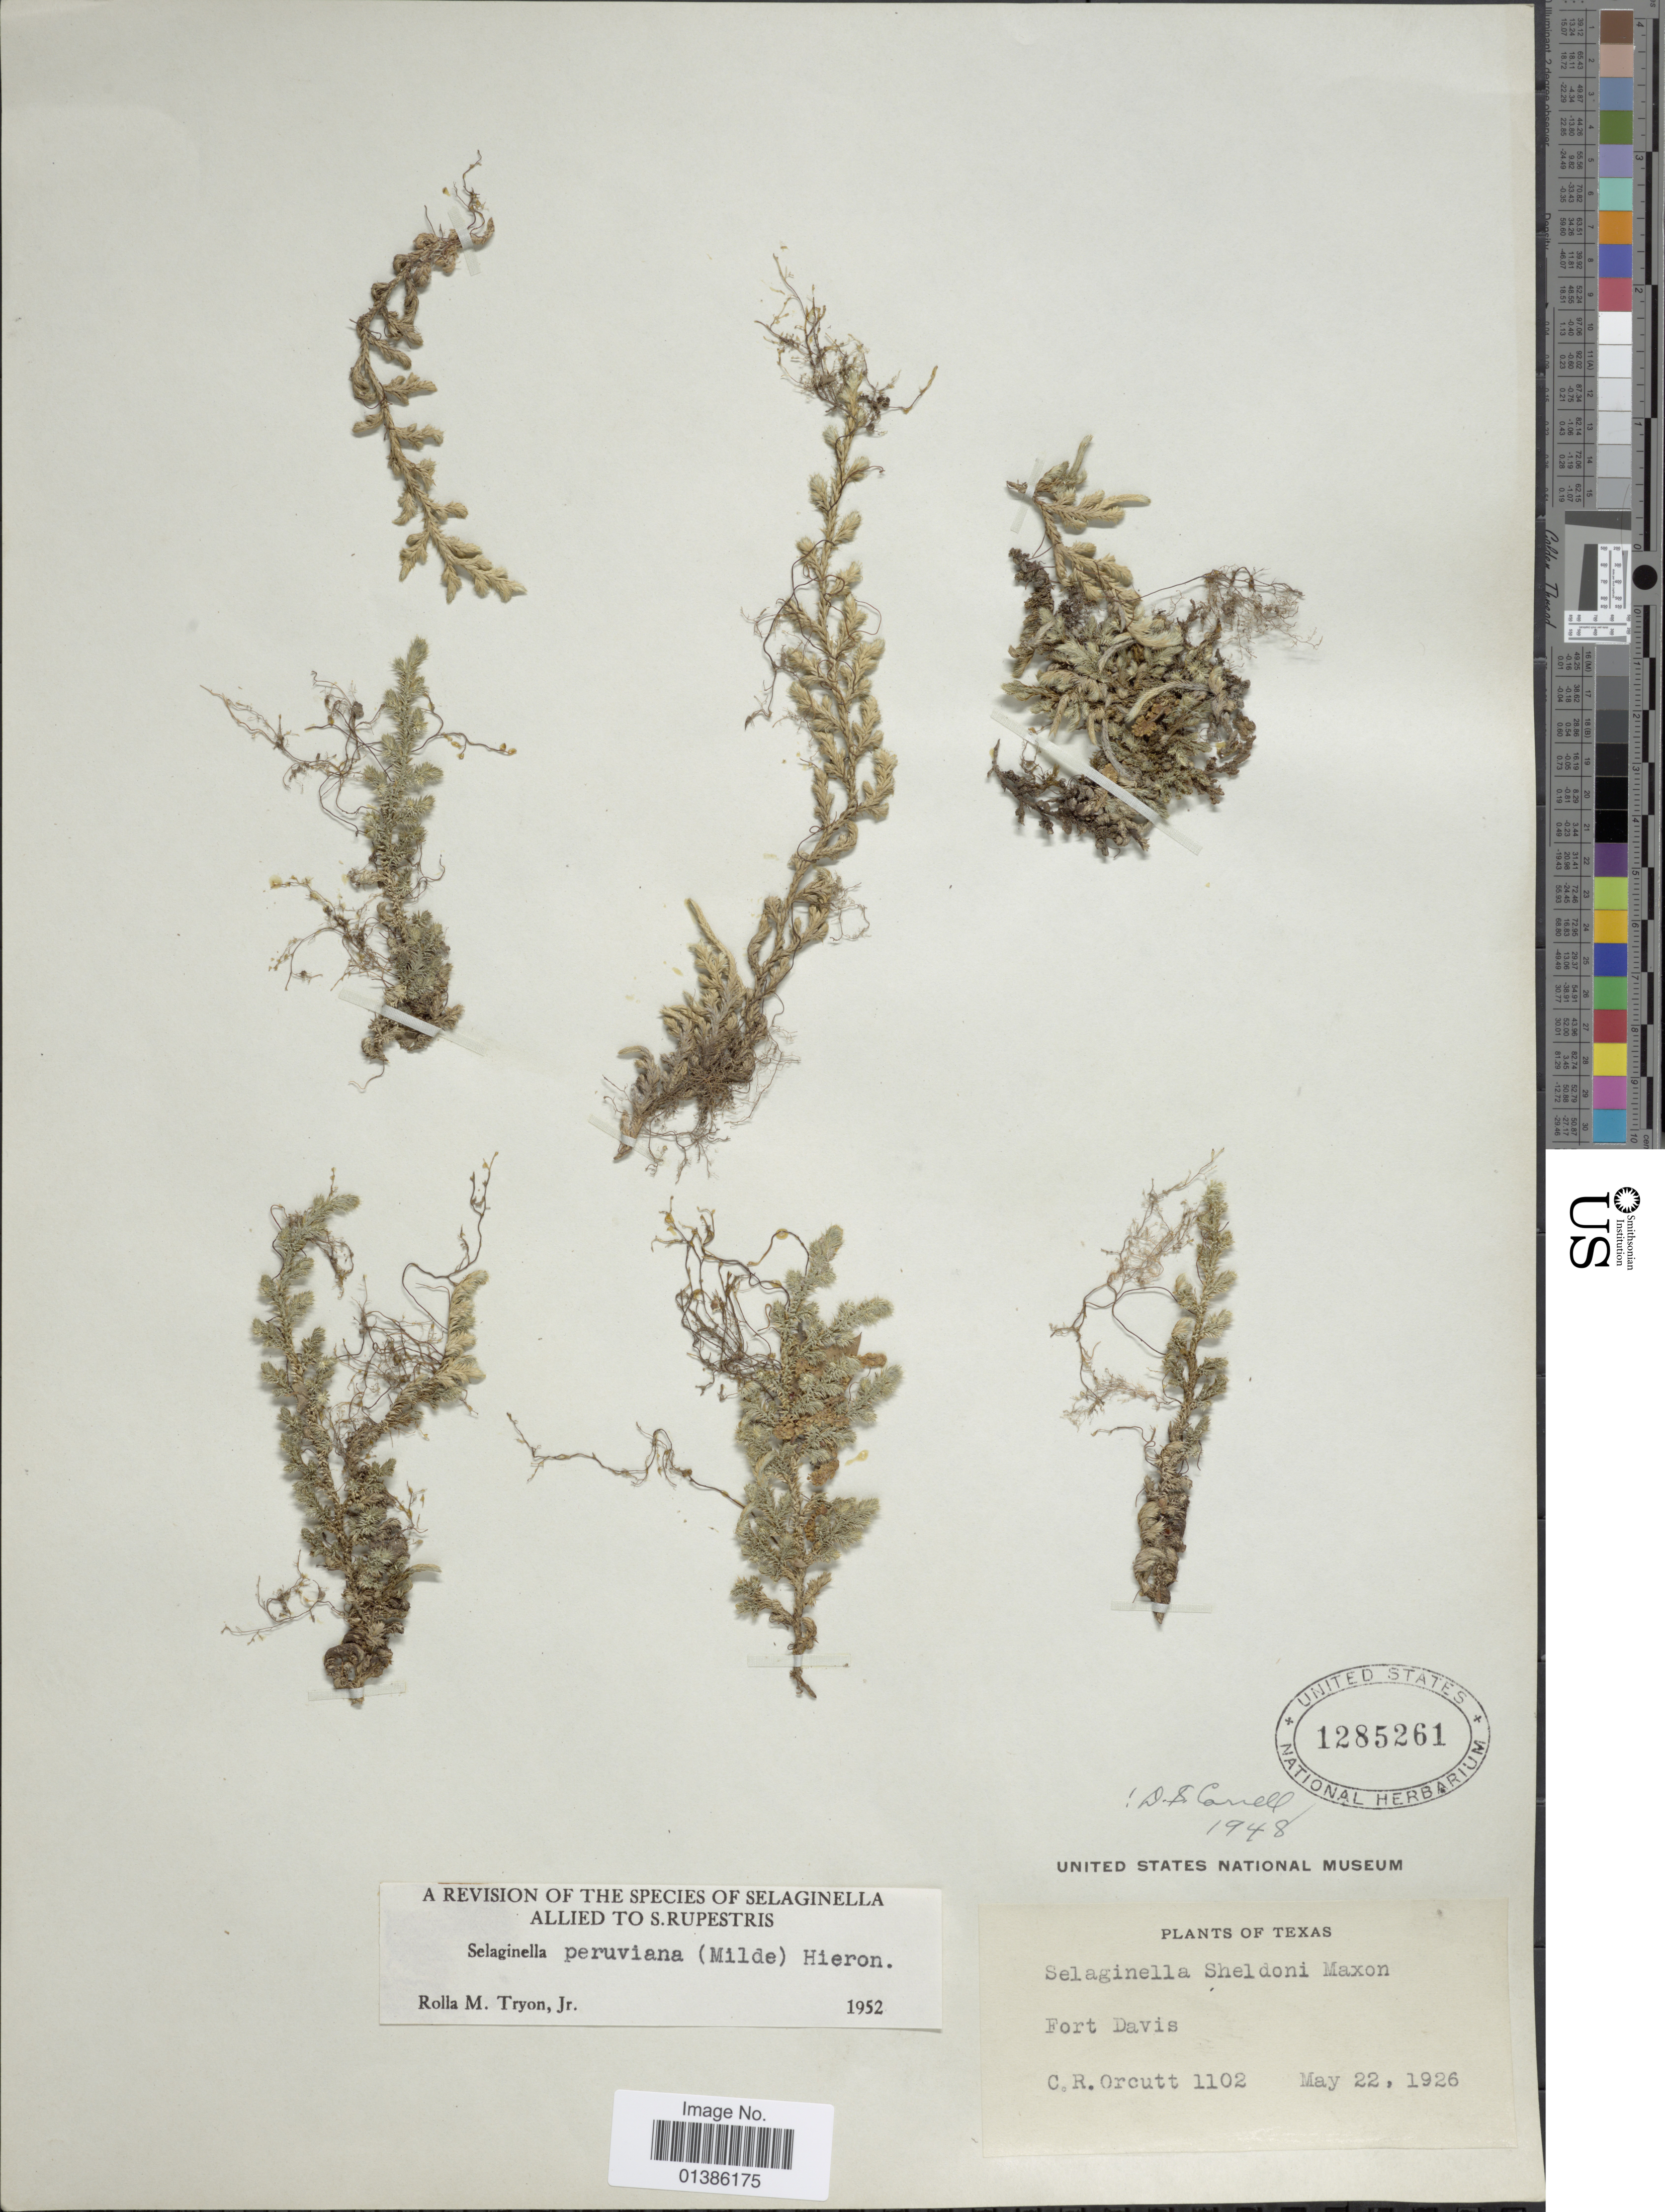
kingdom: Plantae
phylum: Tracheophyta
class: Lycopodiopsida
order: Selaginellales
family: Selaginellaceae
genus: Selaginella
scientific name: Selaginella peruviana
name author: (Milde) Hieron.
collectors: C. R. Orcutt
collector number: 1102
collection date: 1926-05-22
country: United States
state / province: Texas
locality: Fort Davis.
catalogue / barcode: US 1285261